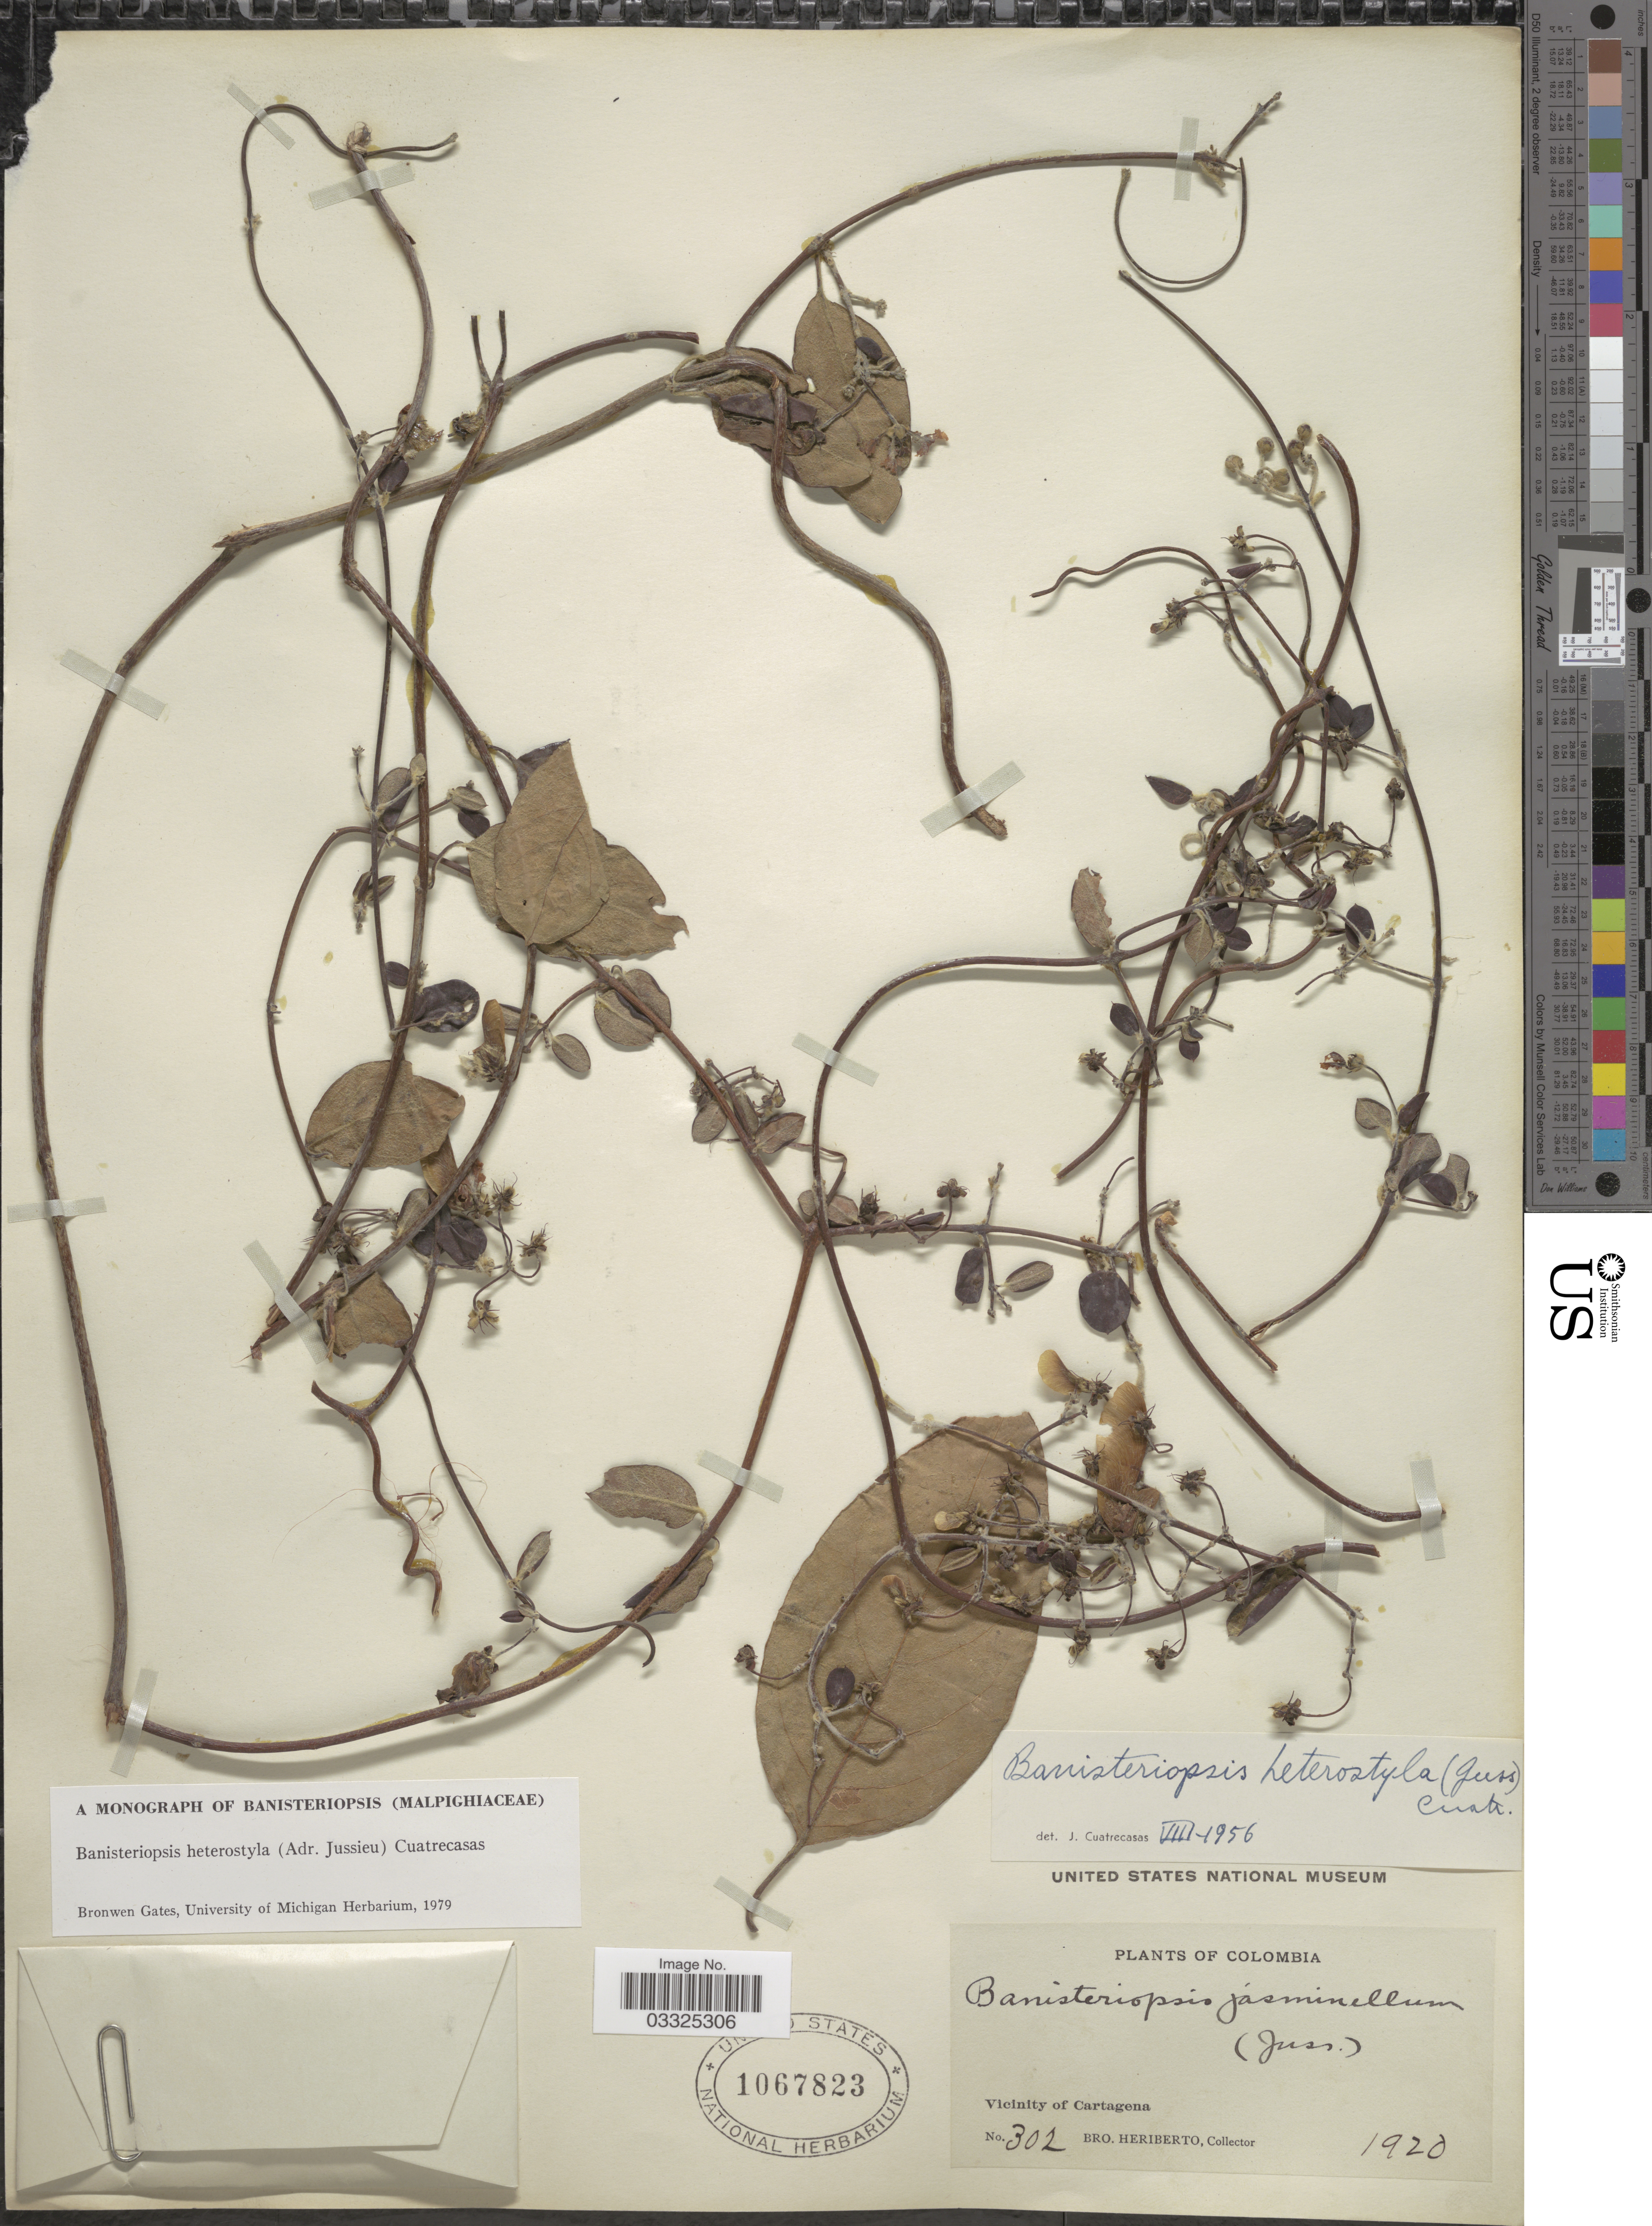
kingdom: Plantae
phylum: Tracheophyta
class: Magnoliopsida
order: Malpighiales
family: Malpighiaceae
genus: Banisteriopsis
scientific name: Banisteriopsis heterostyla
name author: (A. Juss.) Cuatrec.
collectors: B. Heriberto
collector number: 302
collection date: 1920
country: Colombia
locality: Vicinity of Cartagena.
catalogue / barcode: US 1067823